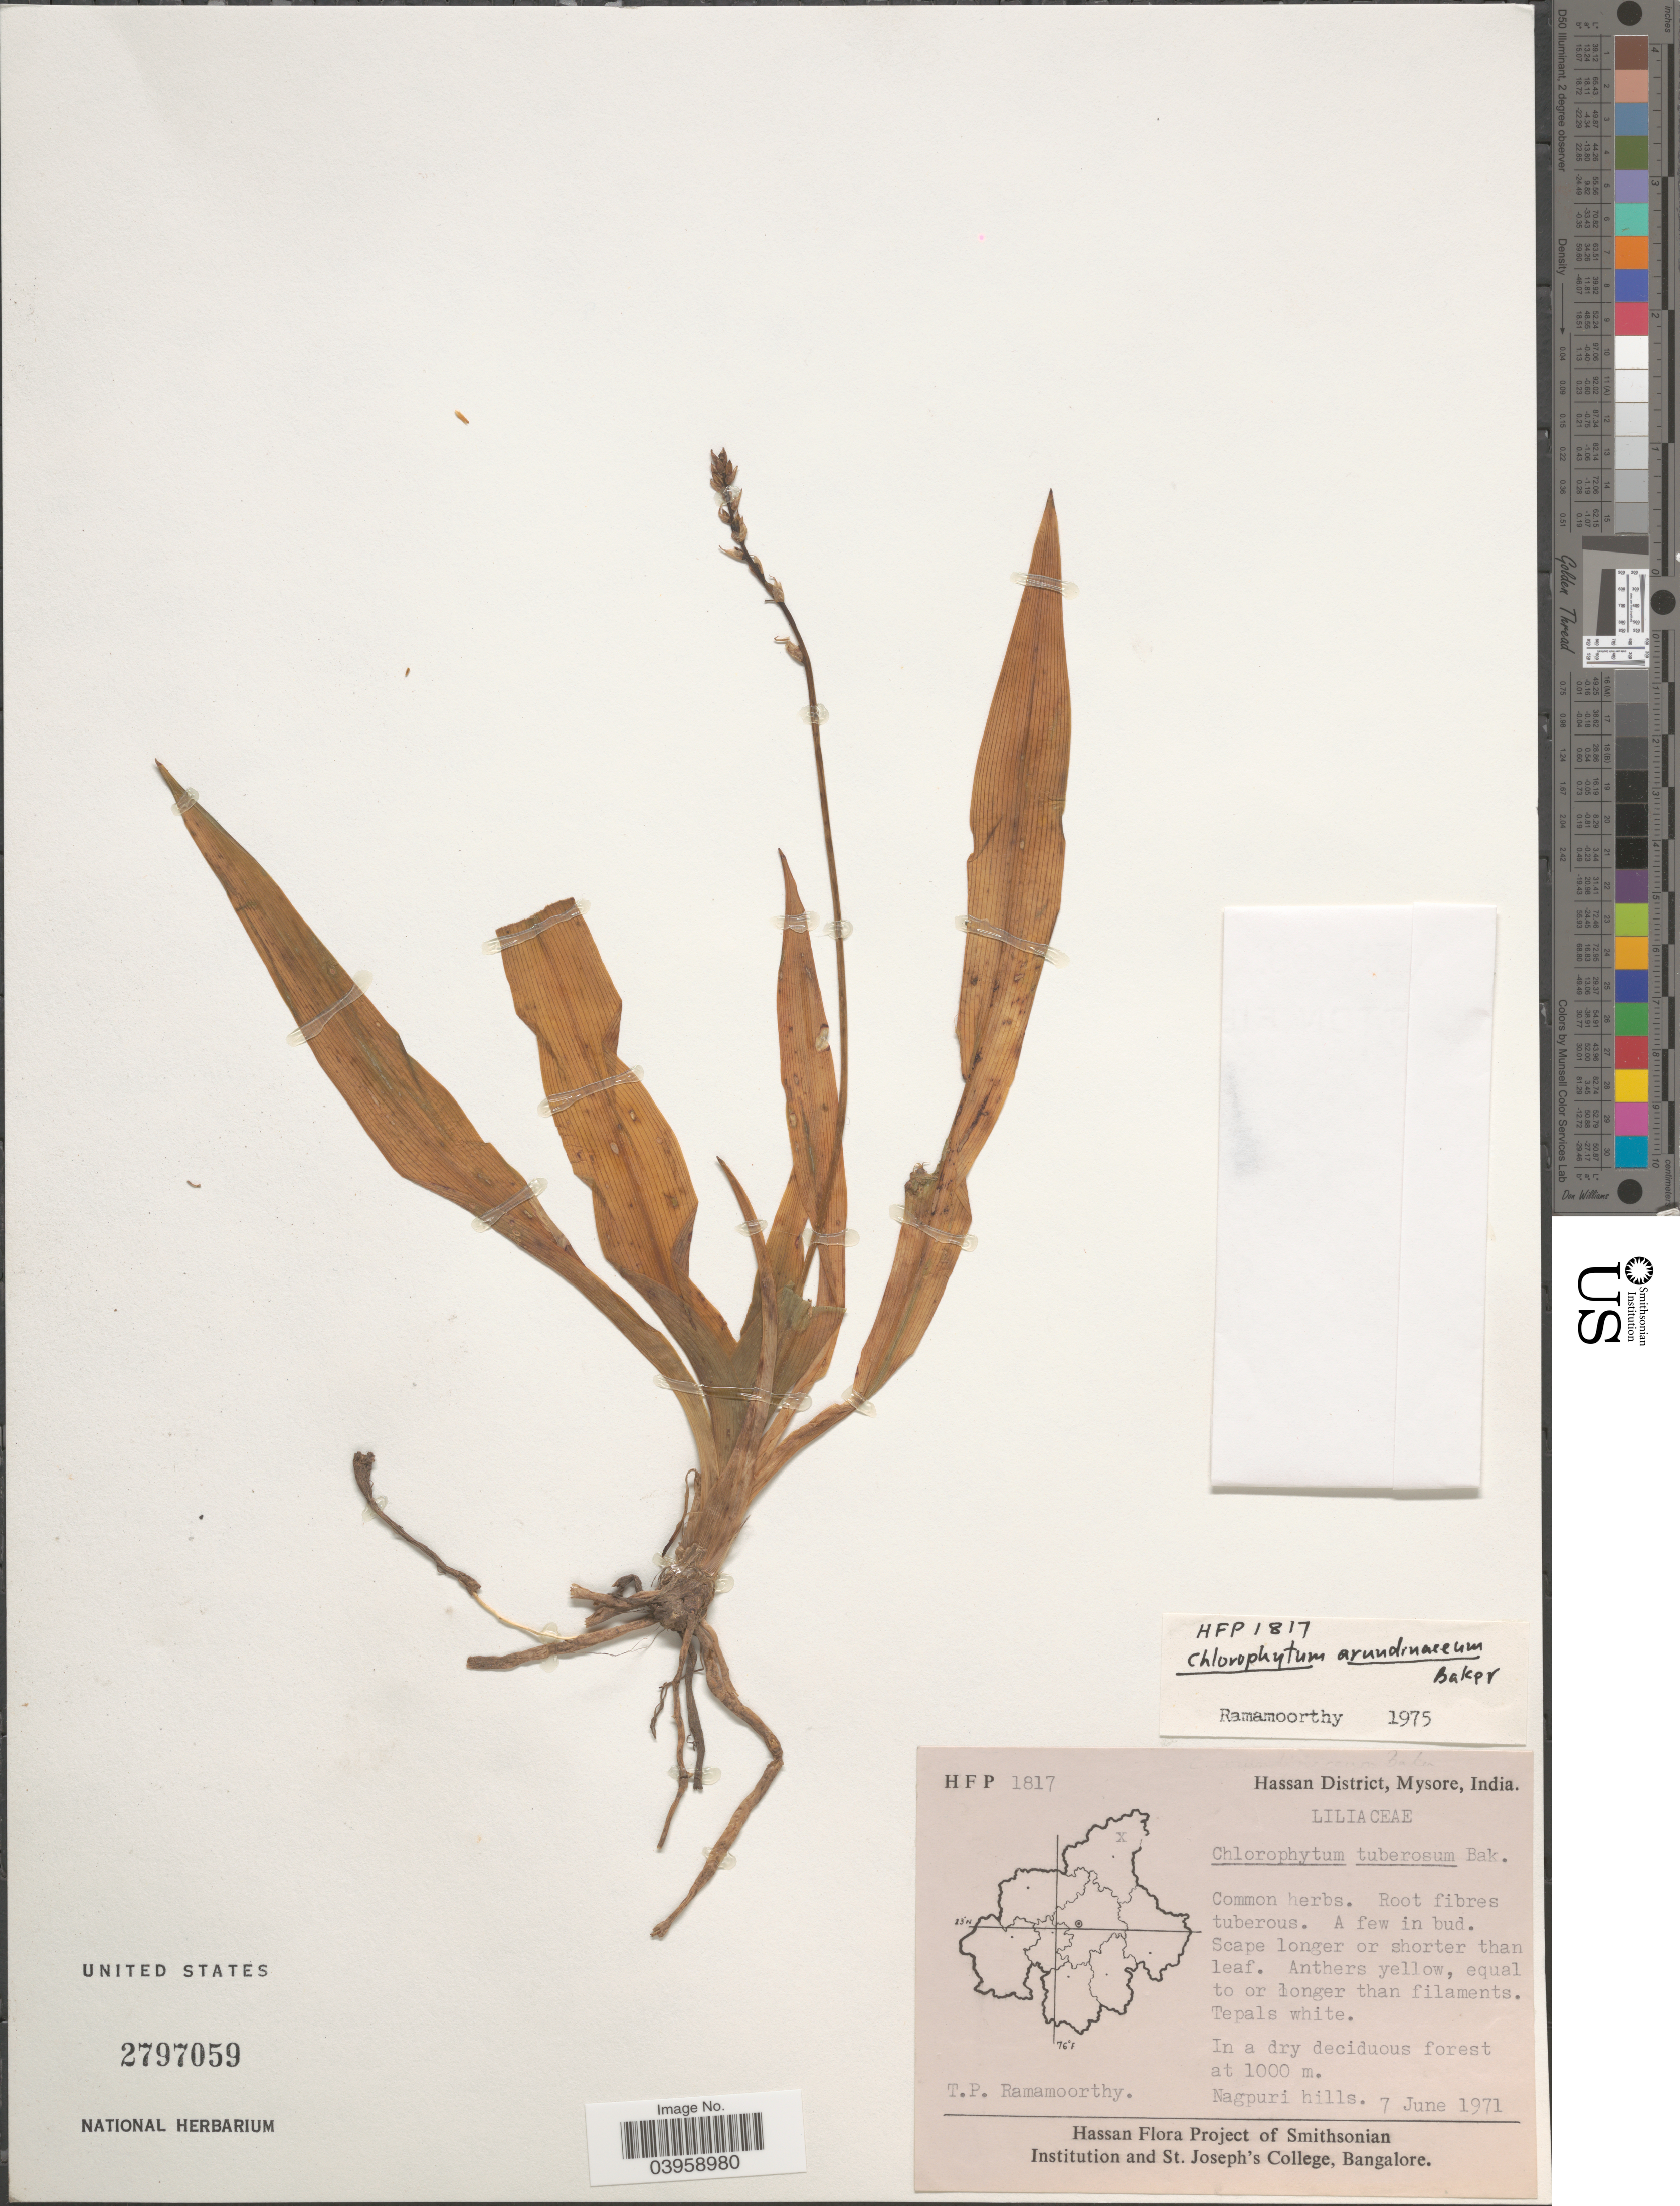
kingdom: Plantae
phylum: Tracheophyta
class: Liliopsida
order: Asparagales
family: Asparagaceae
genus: Chlorophytum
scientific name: Chlorophytum arundinaceum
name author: Baker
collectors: T. P. Ramamoorthy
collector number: H F P 1817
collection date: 1971-06-07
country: India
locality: Hassan District, Mysore. Nagpuri hills.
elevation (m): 1000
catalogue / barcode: US 2797059